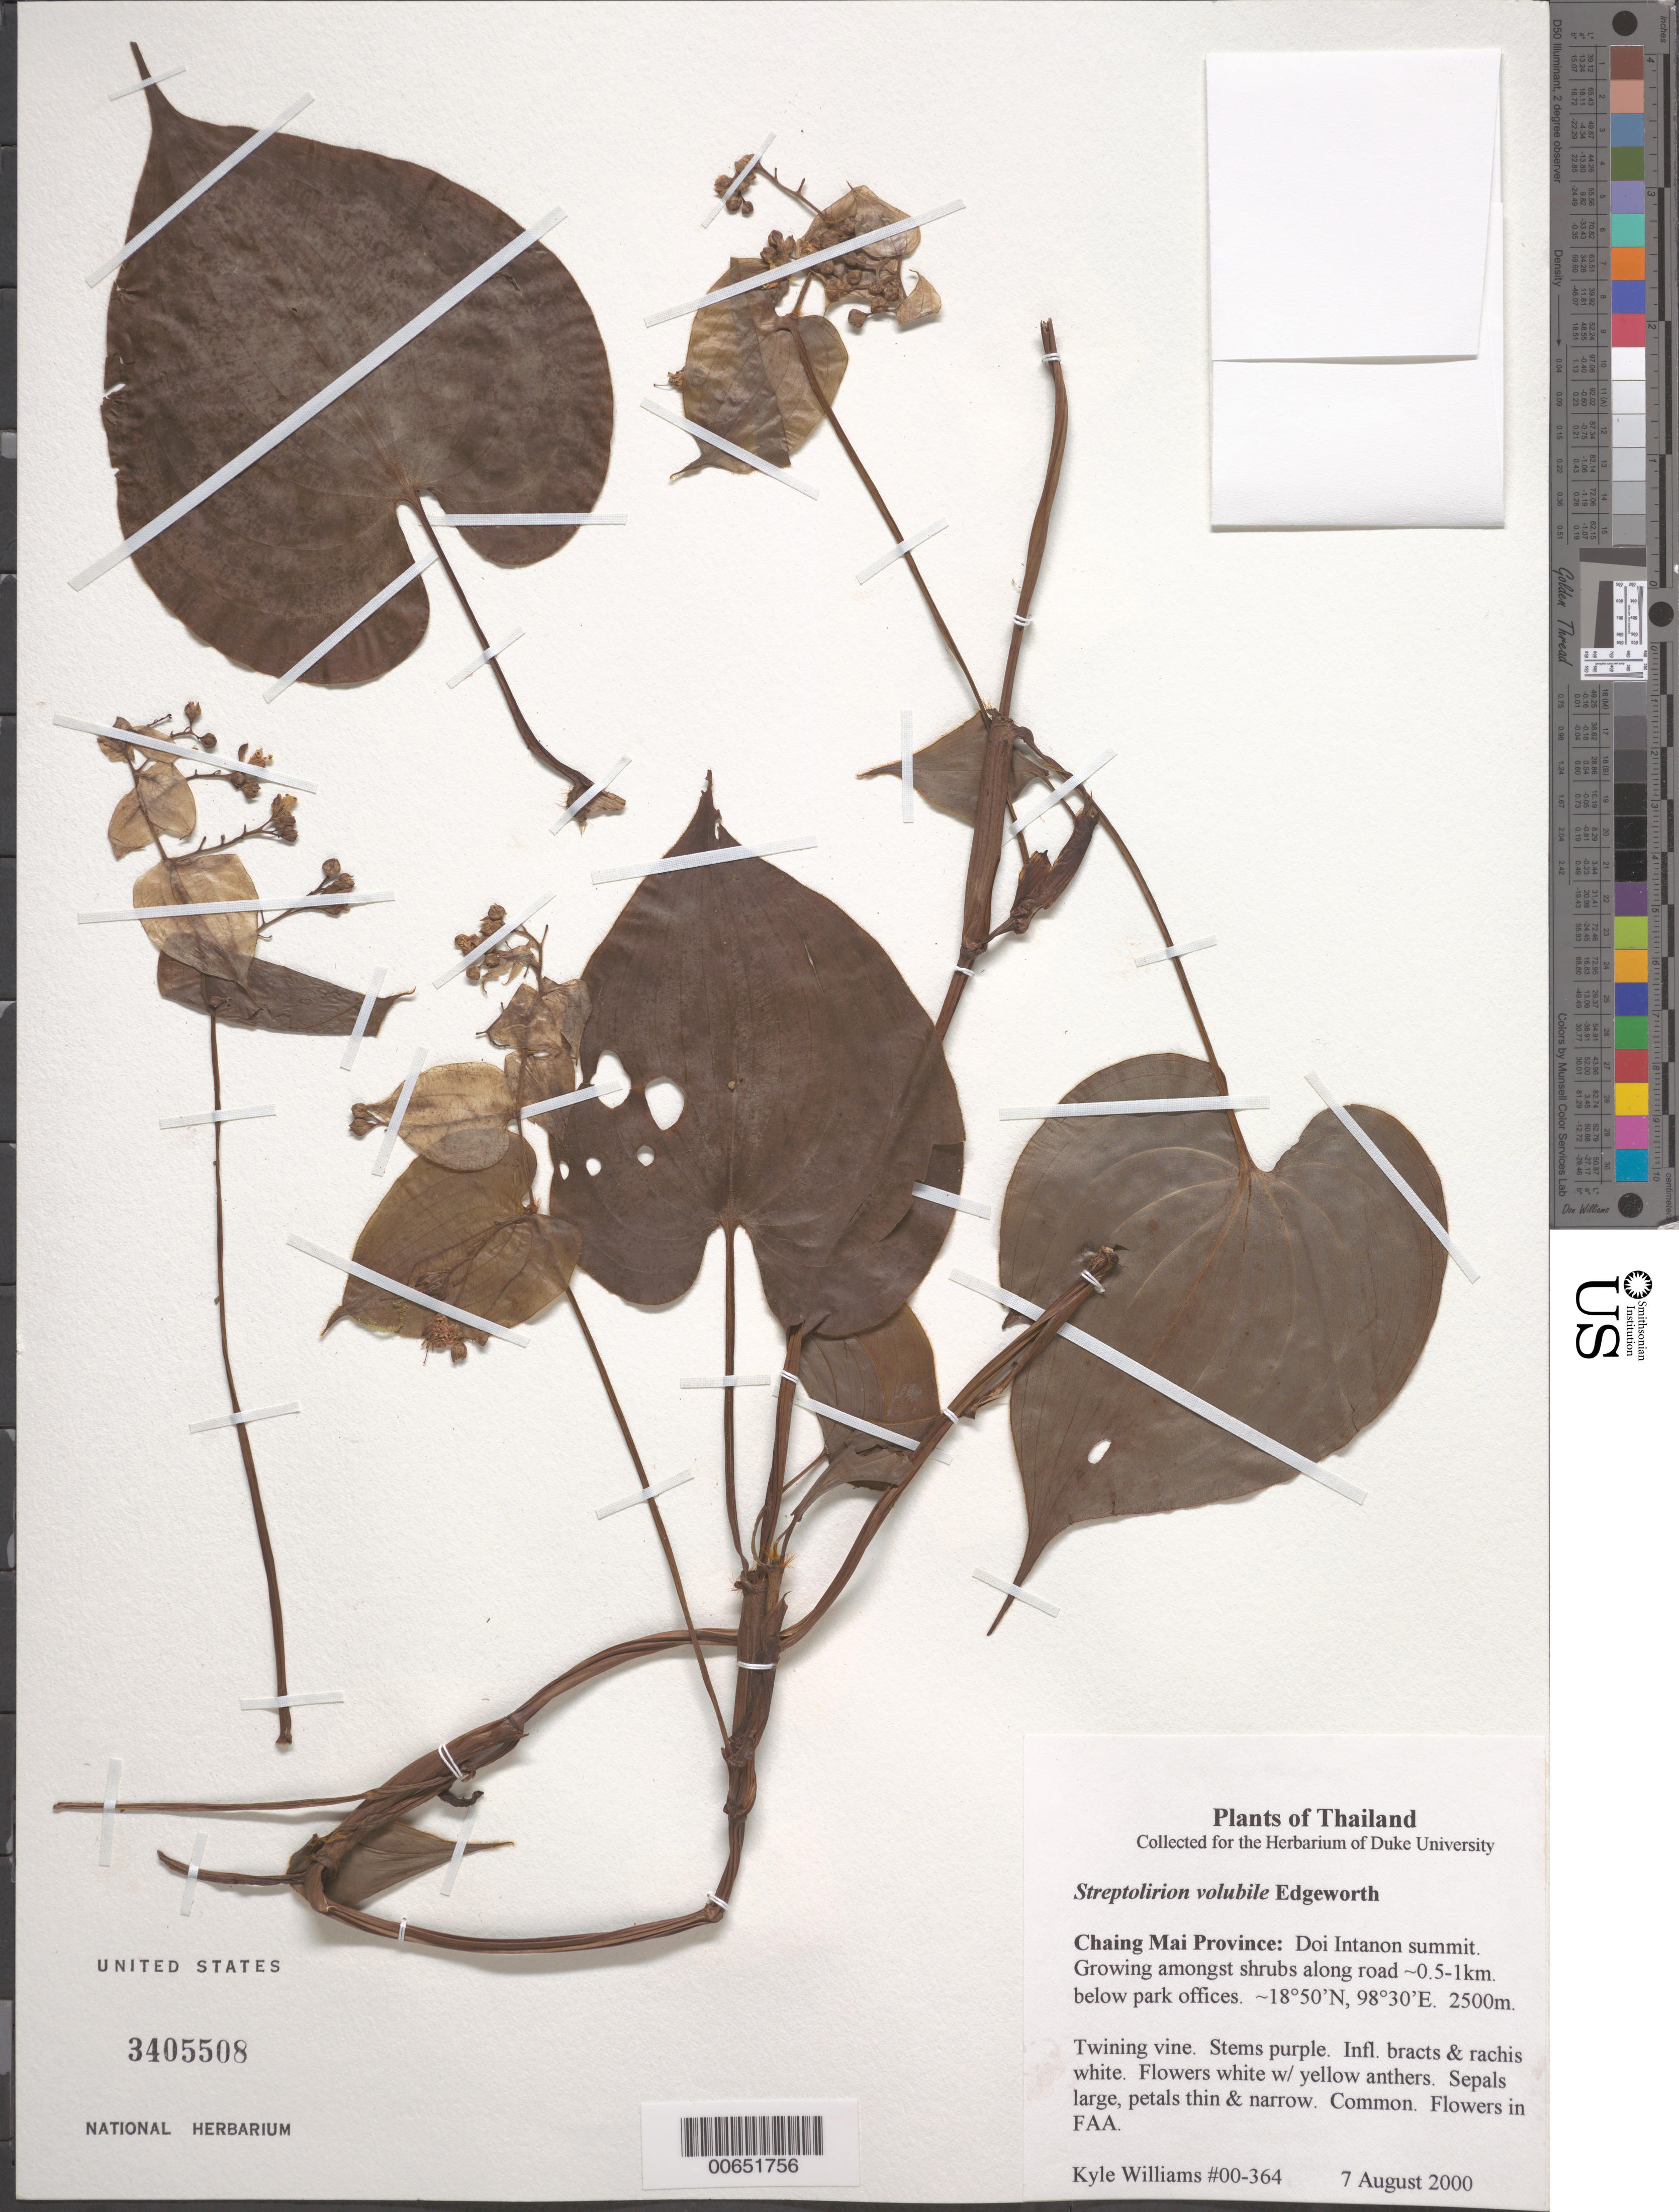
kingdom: Plantae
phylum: Tracheophyta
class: Liliopsida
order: Commelinales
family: Commelinaceae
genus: Streptolirion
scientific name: Streptolirion volubile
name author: Edgew.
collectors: K. J. Williams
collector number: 00-364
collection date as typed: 07 08 2000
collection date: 2000-08-07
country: Thailand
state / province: Chiang Mai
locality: Doi intanon summit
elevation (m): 2500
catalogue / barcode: US 3405508